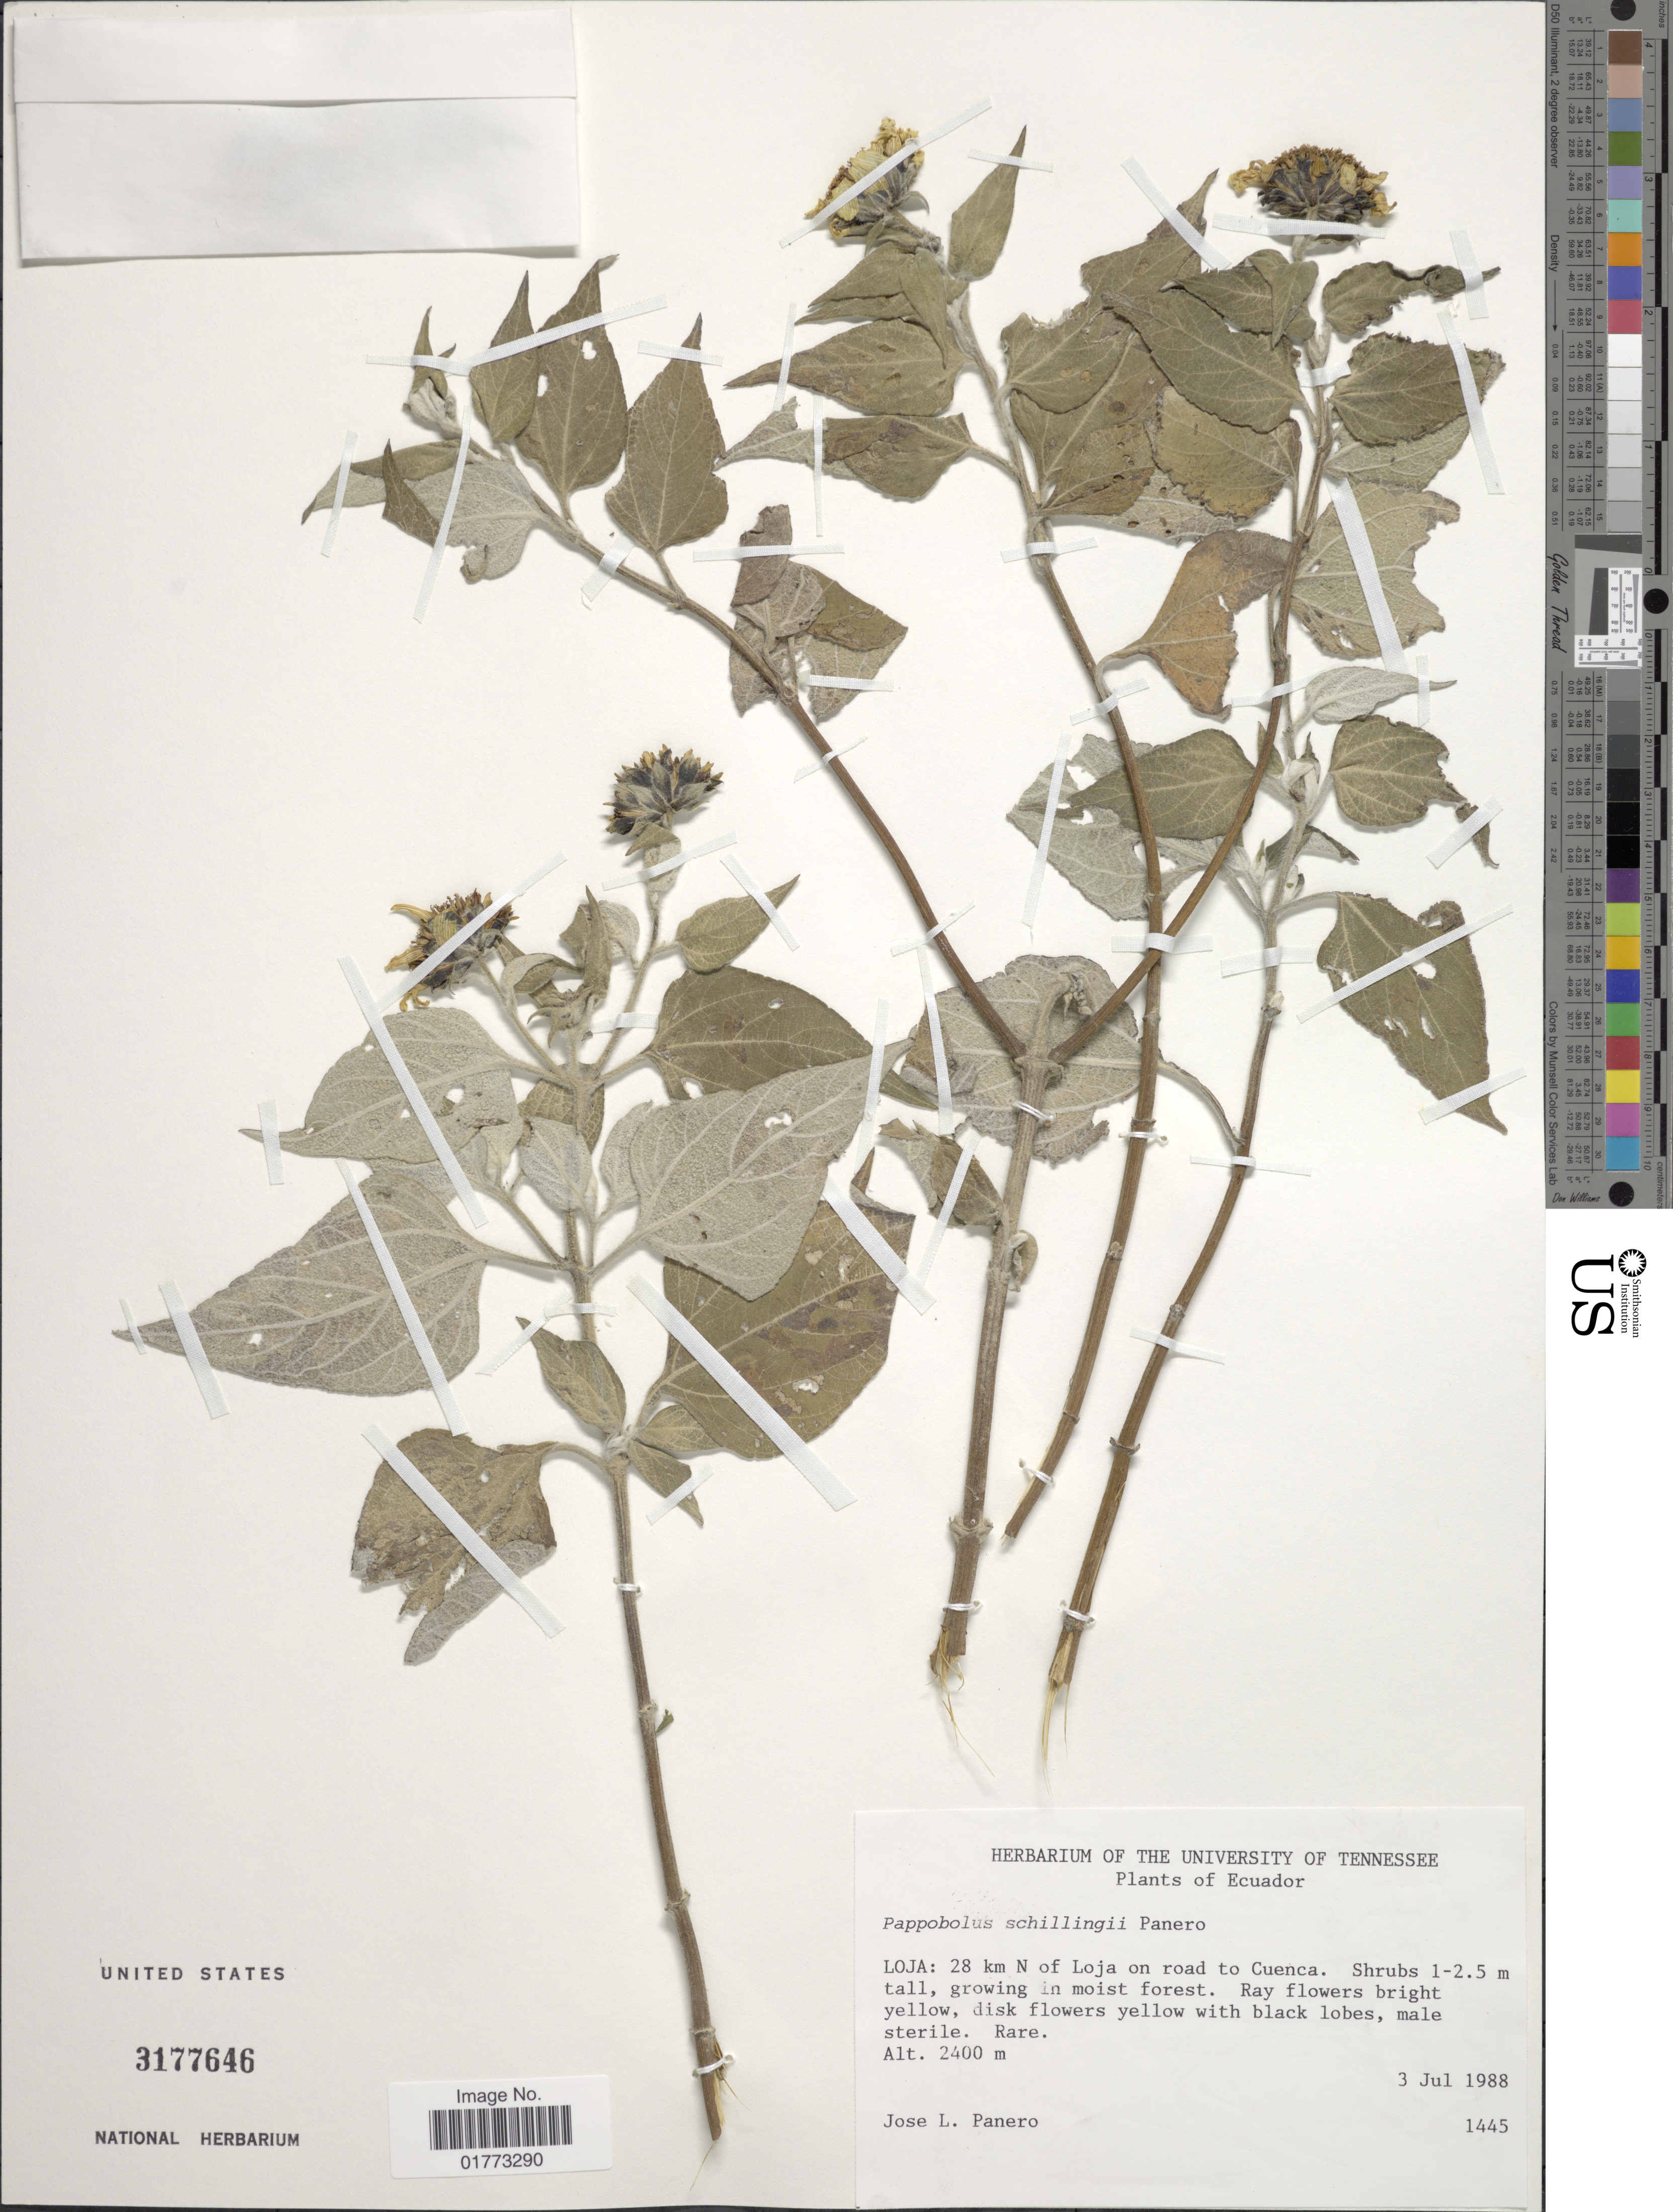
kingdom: Plantae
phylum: Tracheophyta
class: Magnoliopsida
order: Asterales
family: Asteraceae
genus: Pappobolus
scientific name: Pappobolus schillingii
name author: Panero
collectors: J. L. Panero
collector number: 1445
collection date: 1988-07-03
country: Ecuador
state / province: Loja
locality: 28 km N of Loja on road to Cuenca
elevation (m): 2400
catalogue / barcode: US 3177646